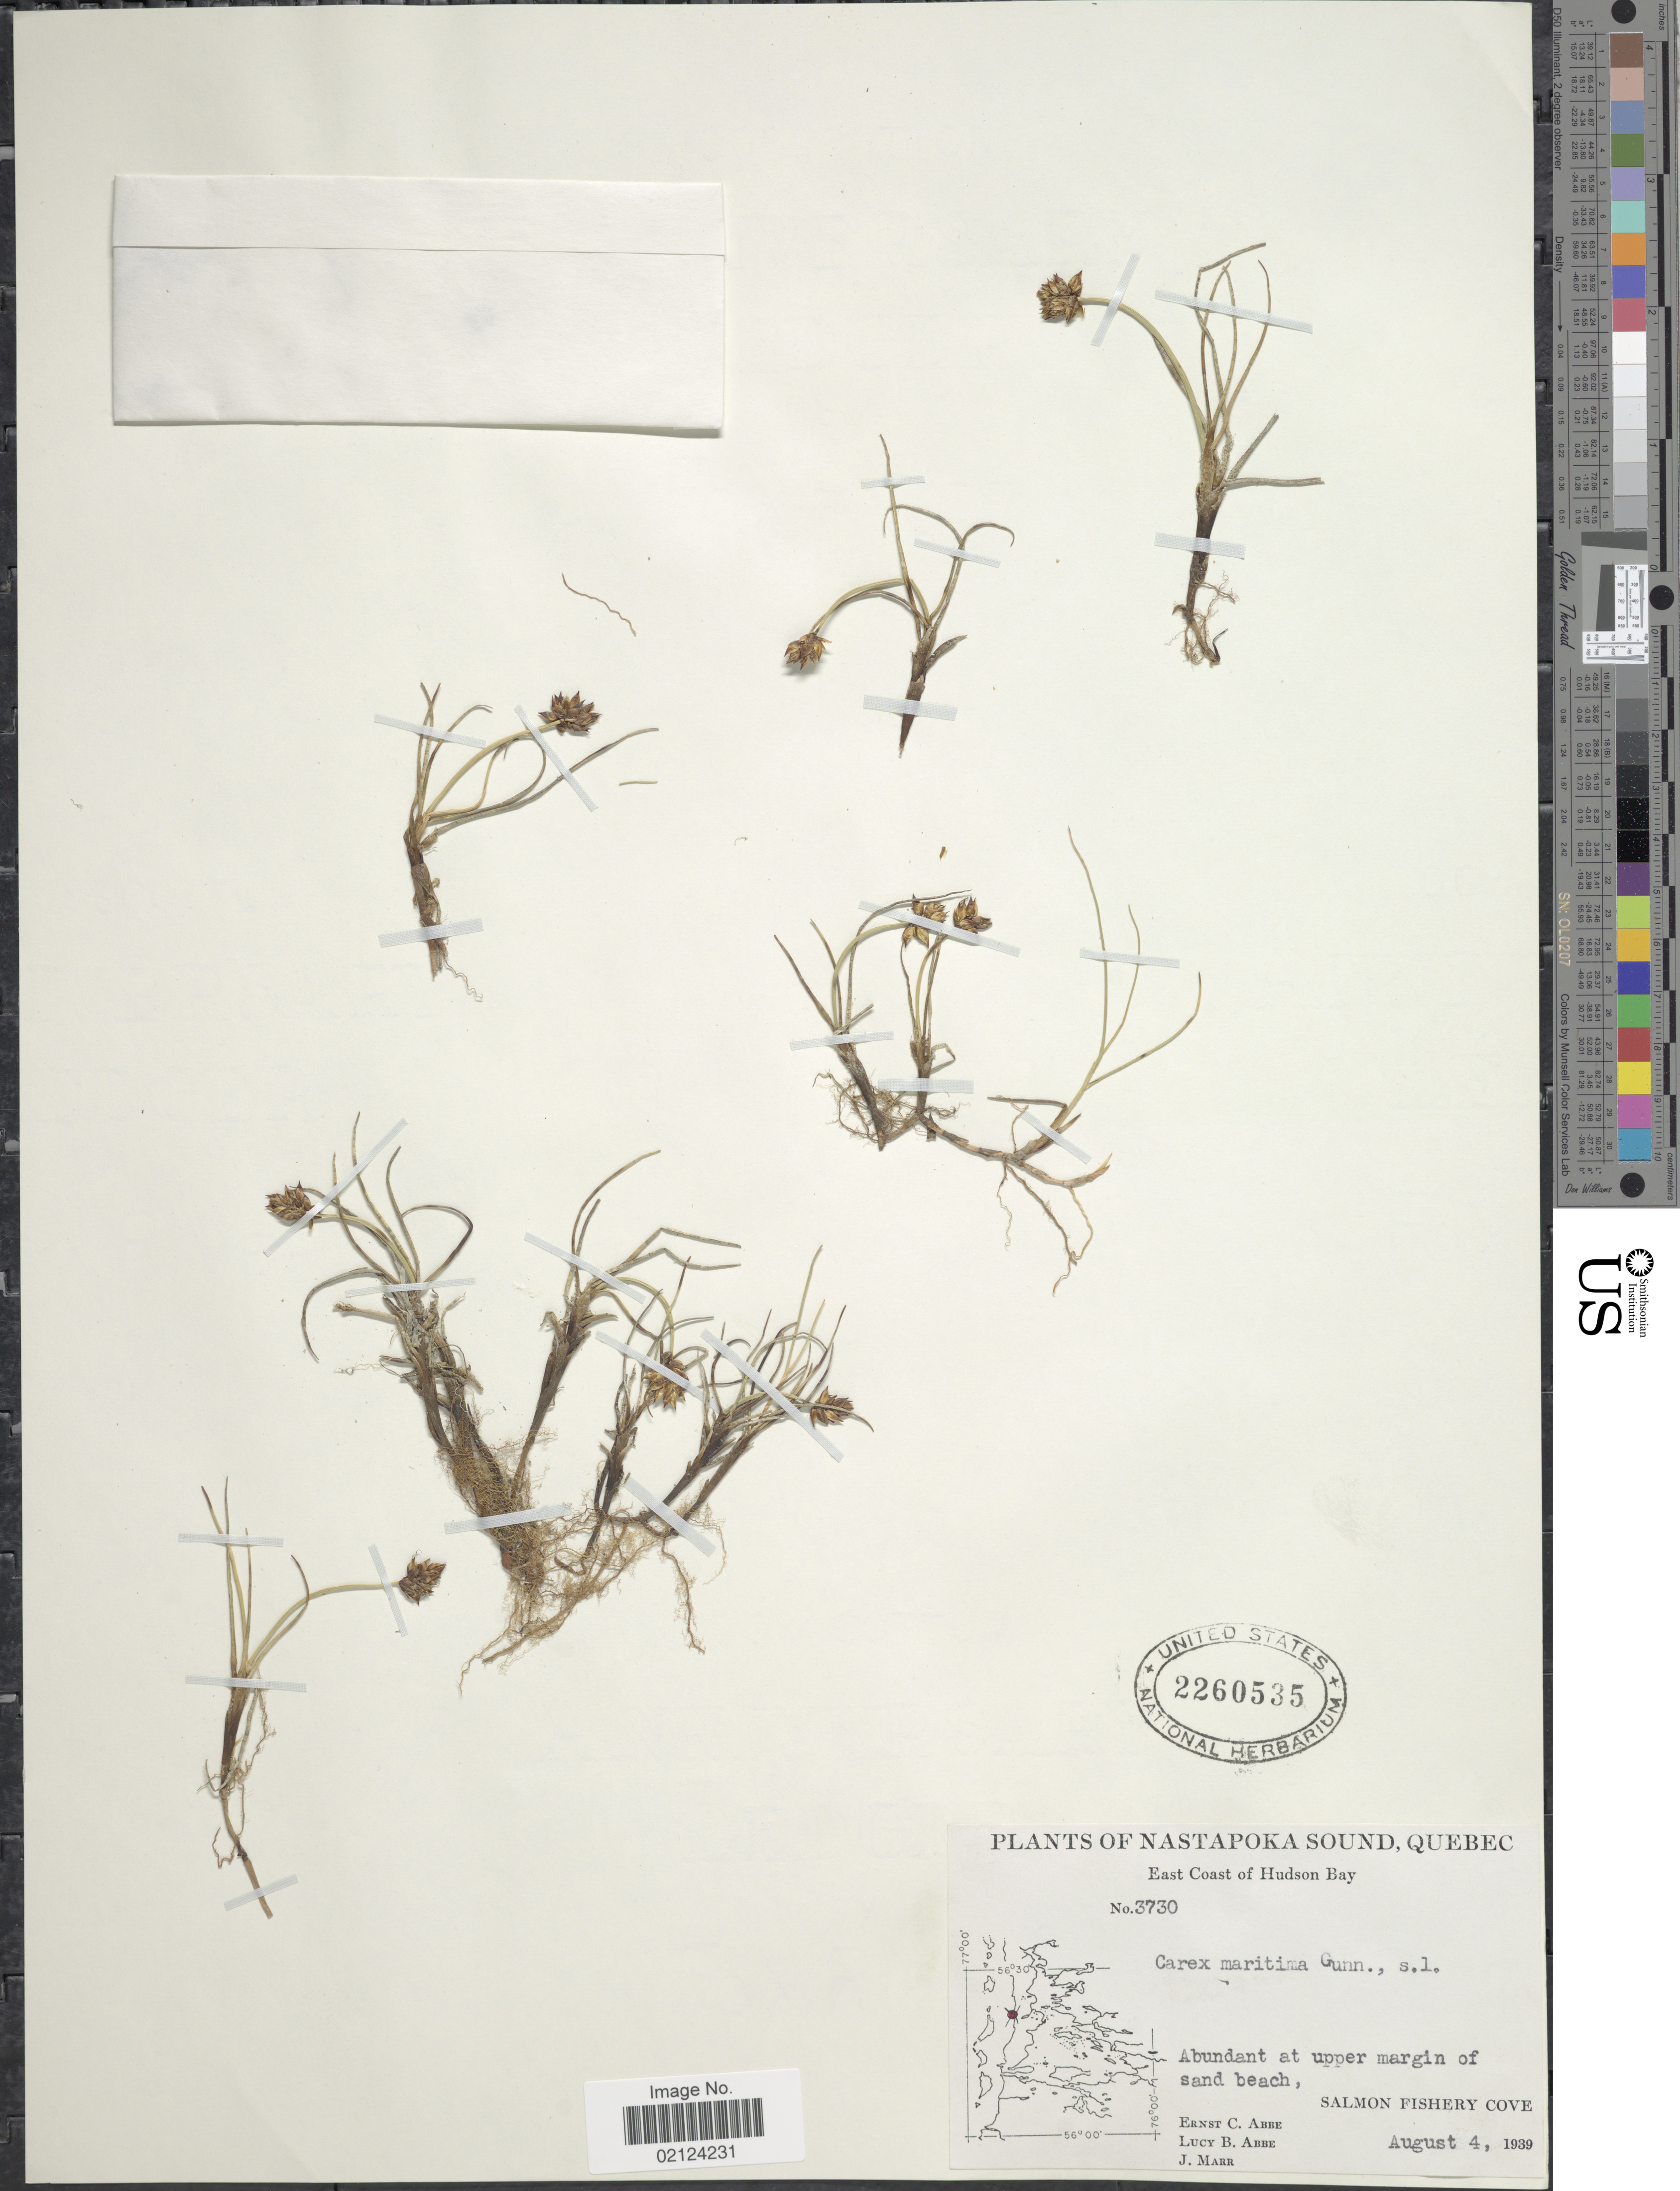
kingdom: Plantae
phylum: Tracheophyta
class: Liliopsida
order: Poales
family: Cyperaceae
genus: Carex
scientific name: Carex maritima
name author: Gunnerus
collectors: E. C. Abbe, L. B. Abbe & J. Marr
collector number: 3750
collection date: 1939-08-04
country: Canada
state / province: Quebec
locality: Nastapoka Sound, East Coast of Hudson Bay, at upper margin of sand beach, Salmon Fishery Cove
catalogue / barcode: US 2260535